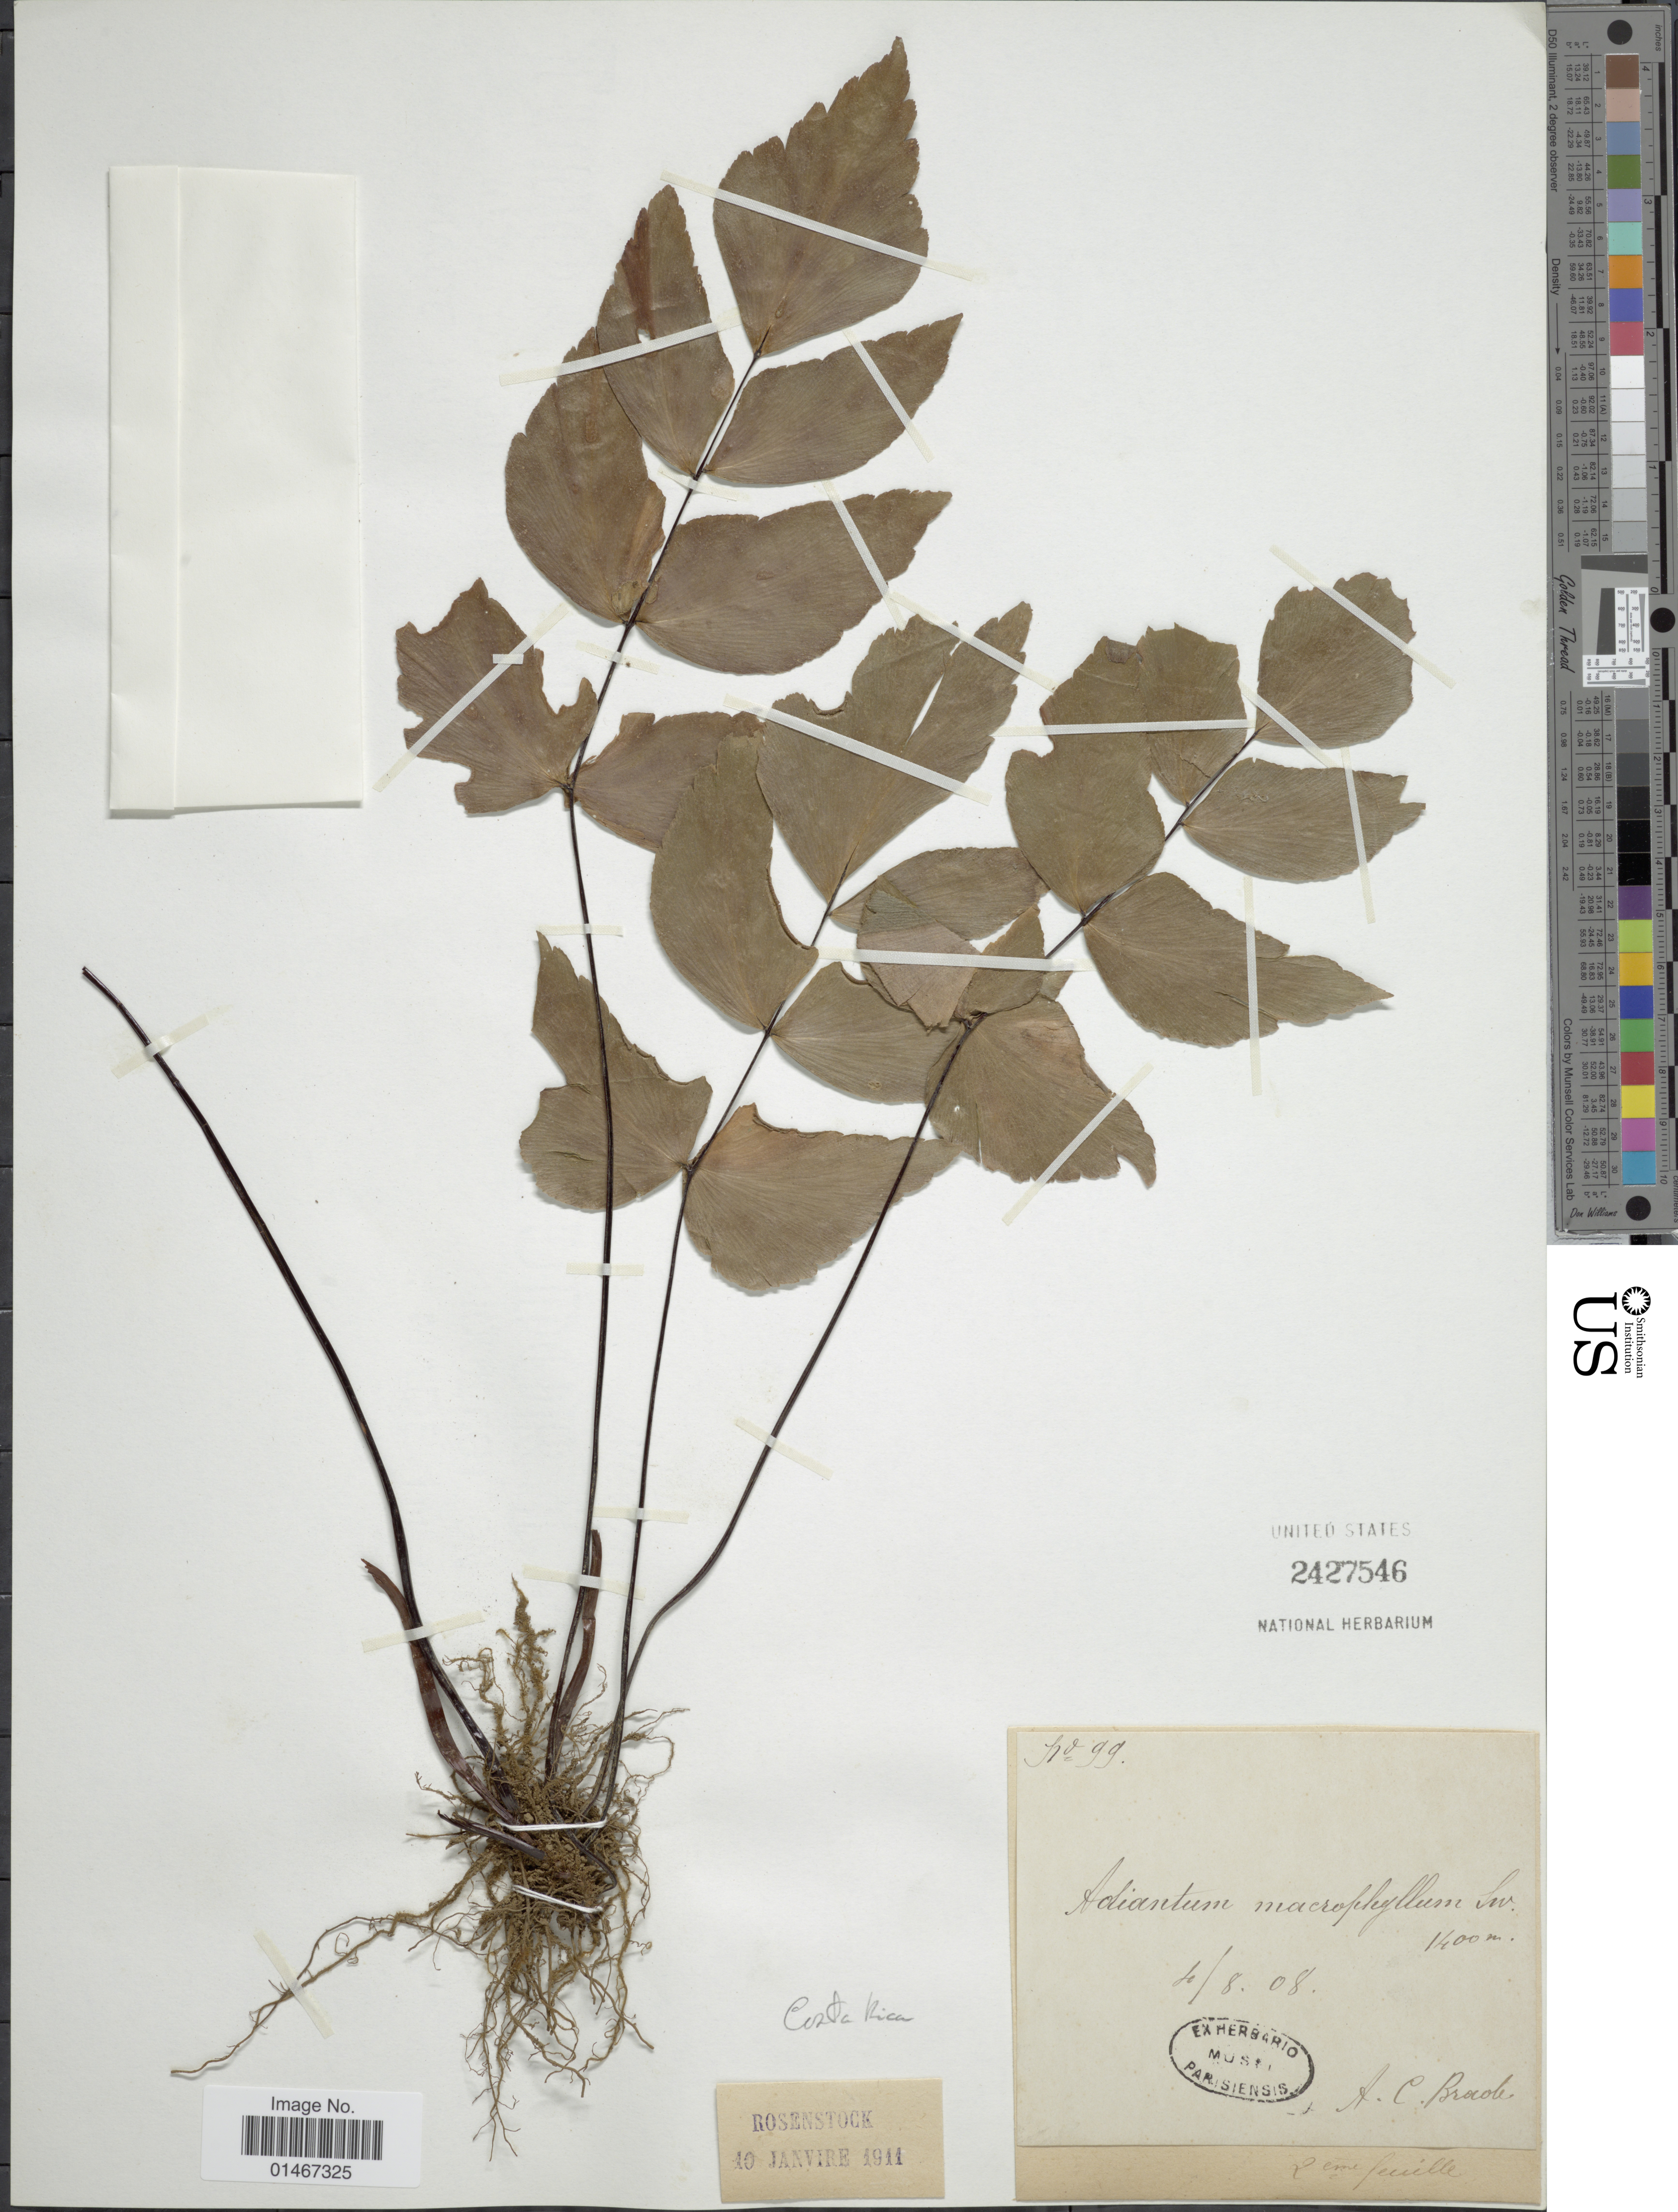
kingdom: Plantae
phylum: Tracheophyta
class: Polypodiopsida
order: Polypodiales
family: Pteridaceae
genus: Adiantum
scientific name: Adiantum macrophyllum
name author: Sw.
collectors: A. C. Brade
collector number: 99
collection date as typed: Transcribed d/m/y: 4/8/8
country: Costa Rica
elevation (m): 1400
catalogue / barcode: US 2427546